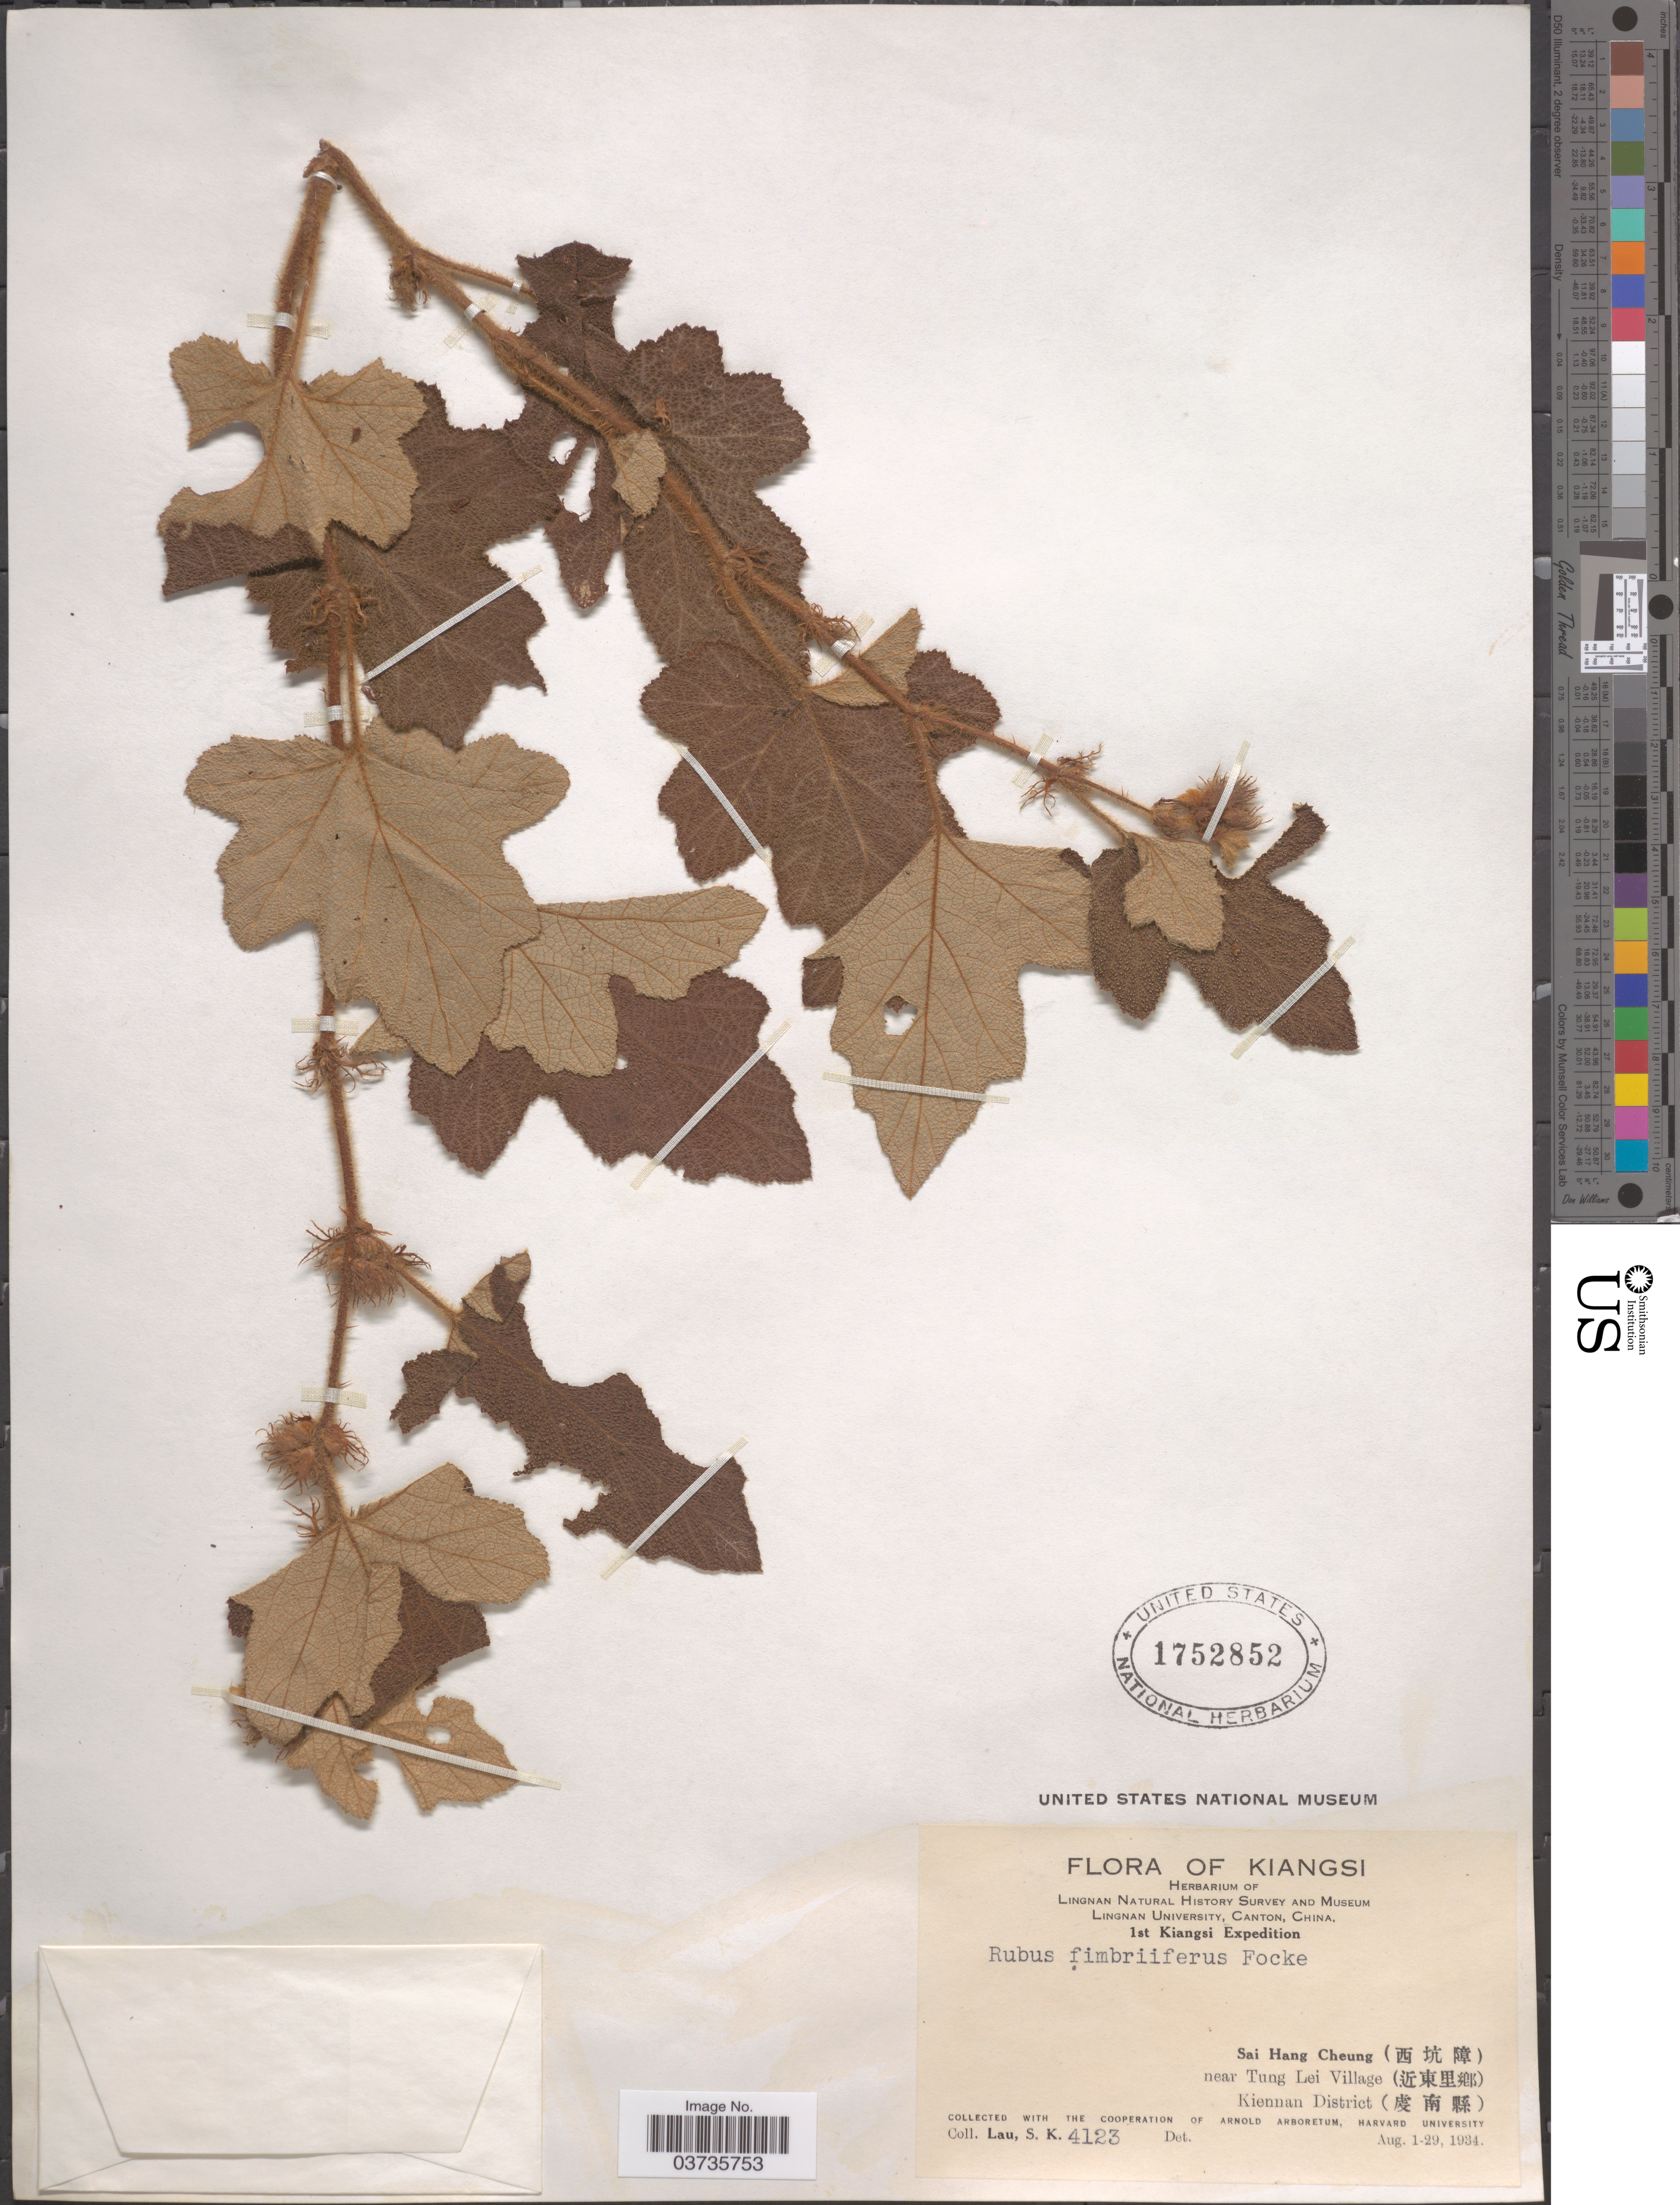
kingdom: Plantae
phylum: Tracheophyta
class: Magnoliopsida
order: Rosales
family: Rosaceae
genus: Rubus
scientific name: Rubus fimbriiferus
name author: Focke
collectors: S. K. Lau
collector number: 4123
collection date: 1934-08-01/1934-08-29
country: China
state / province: Jiangxi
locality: Kiangsi. Sai Hang Cheung (X), near Tung Lei Village (X), Kiennan District (X).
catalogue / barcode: US 1752852